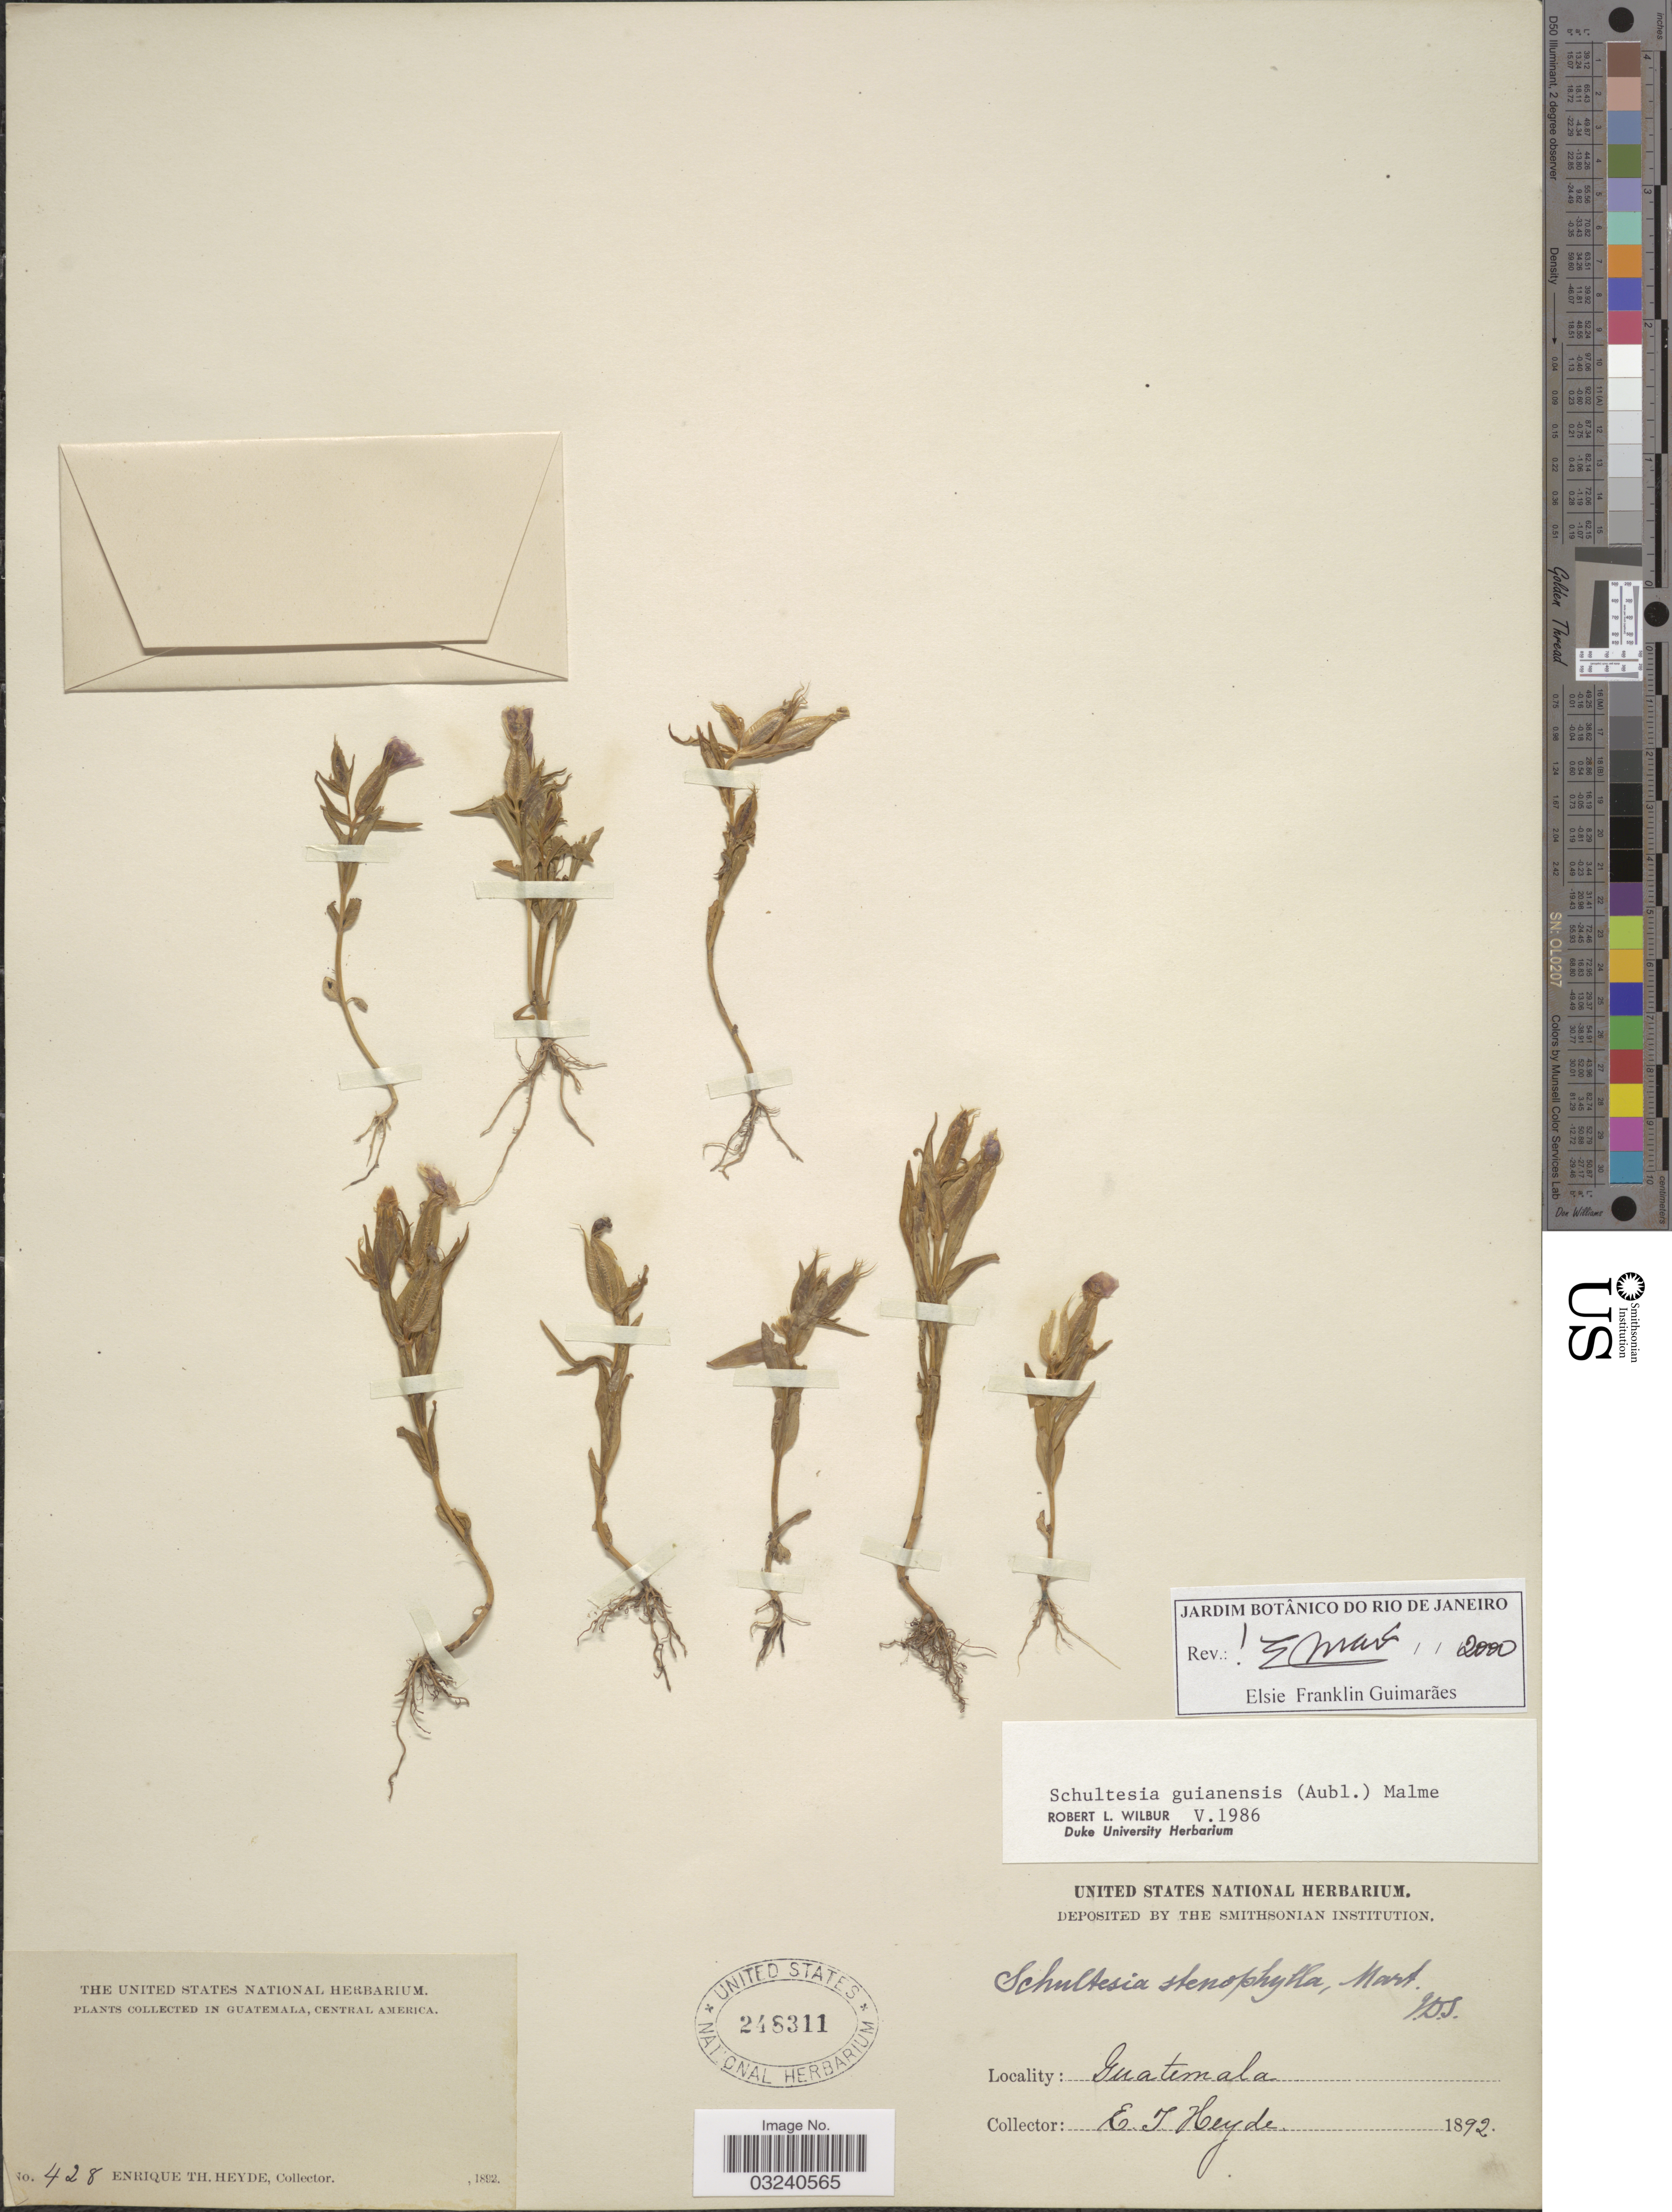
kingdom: Plantae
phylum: Tracheophyta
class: Magnoliopsida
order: Gentianales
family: Gentianaceae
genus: Schultesia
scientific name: Schultesia guianensis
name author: (Aubl.) Malme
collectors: E. T. Heyde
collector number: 428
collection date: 1892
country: Guatemala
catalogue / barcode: US 248311